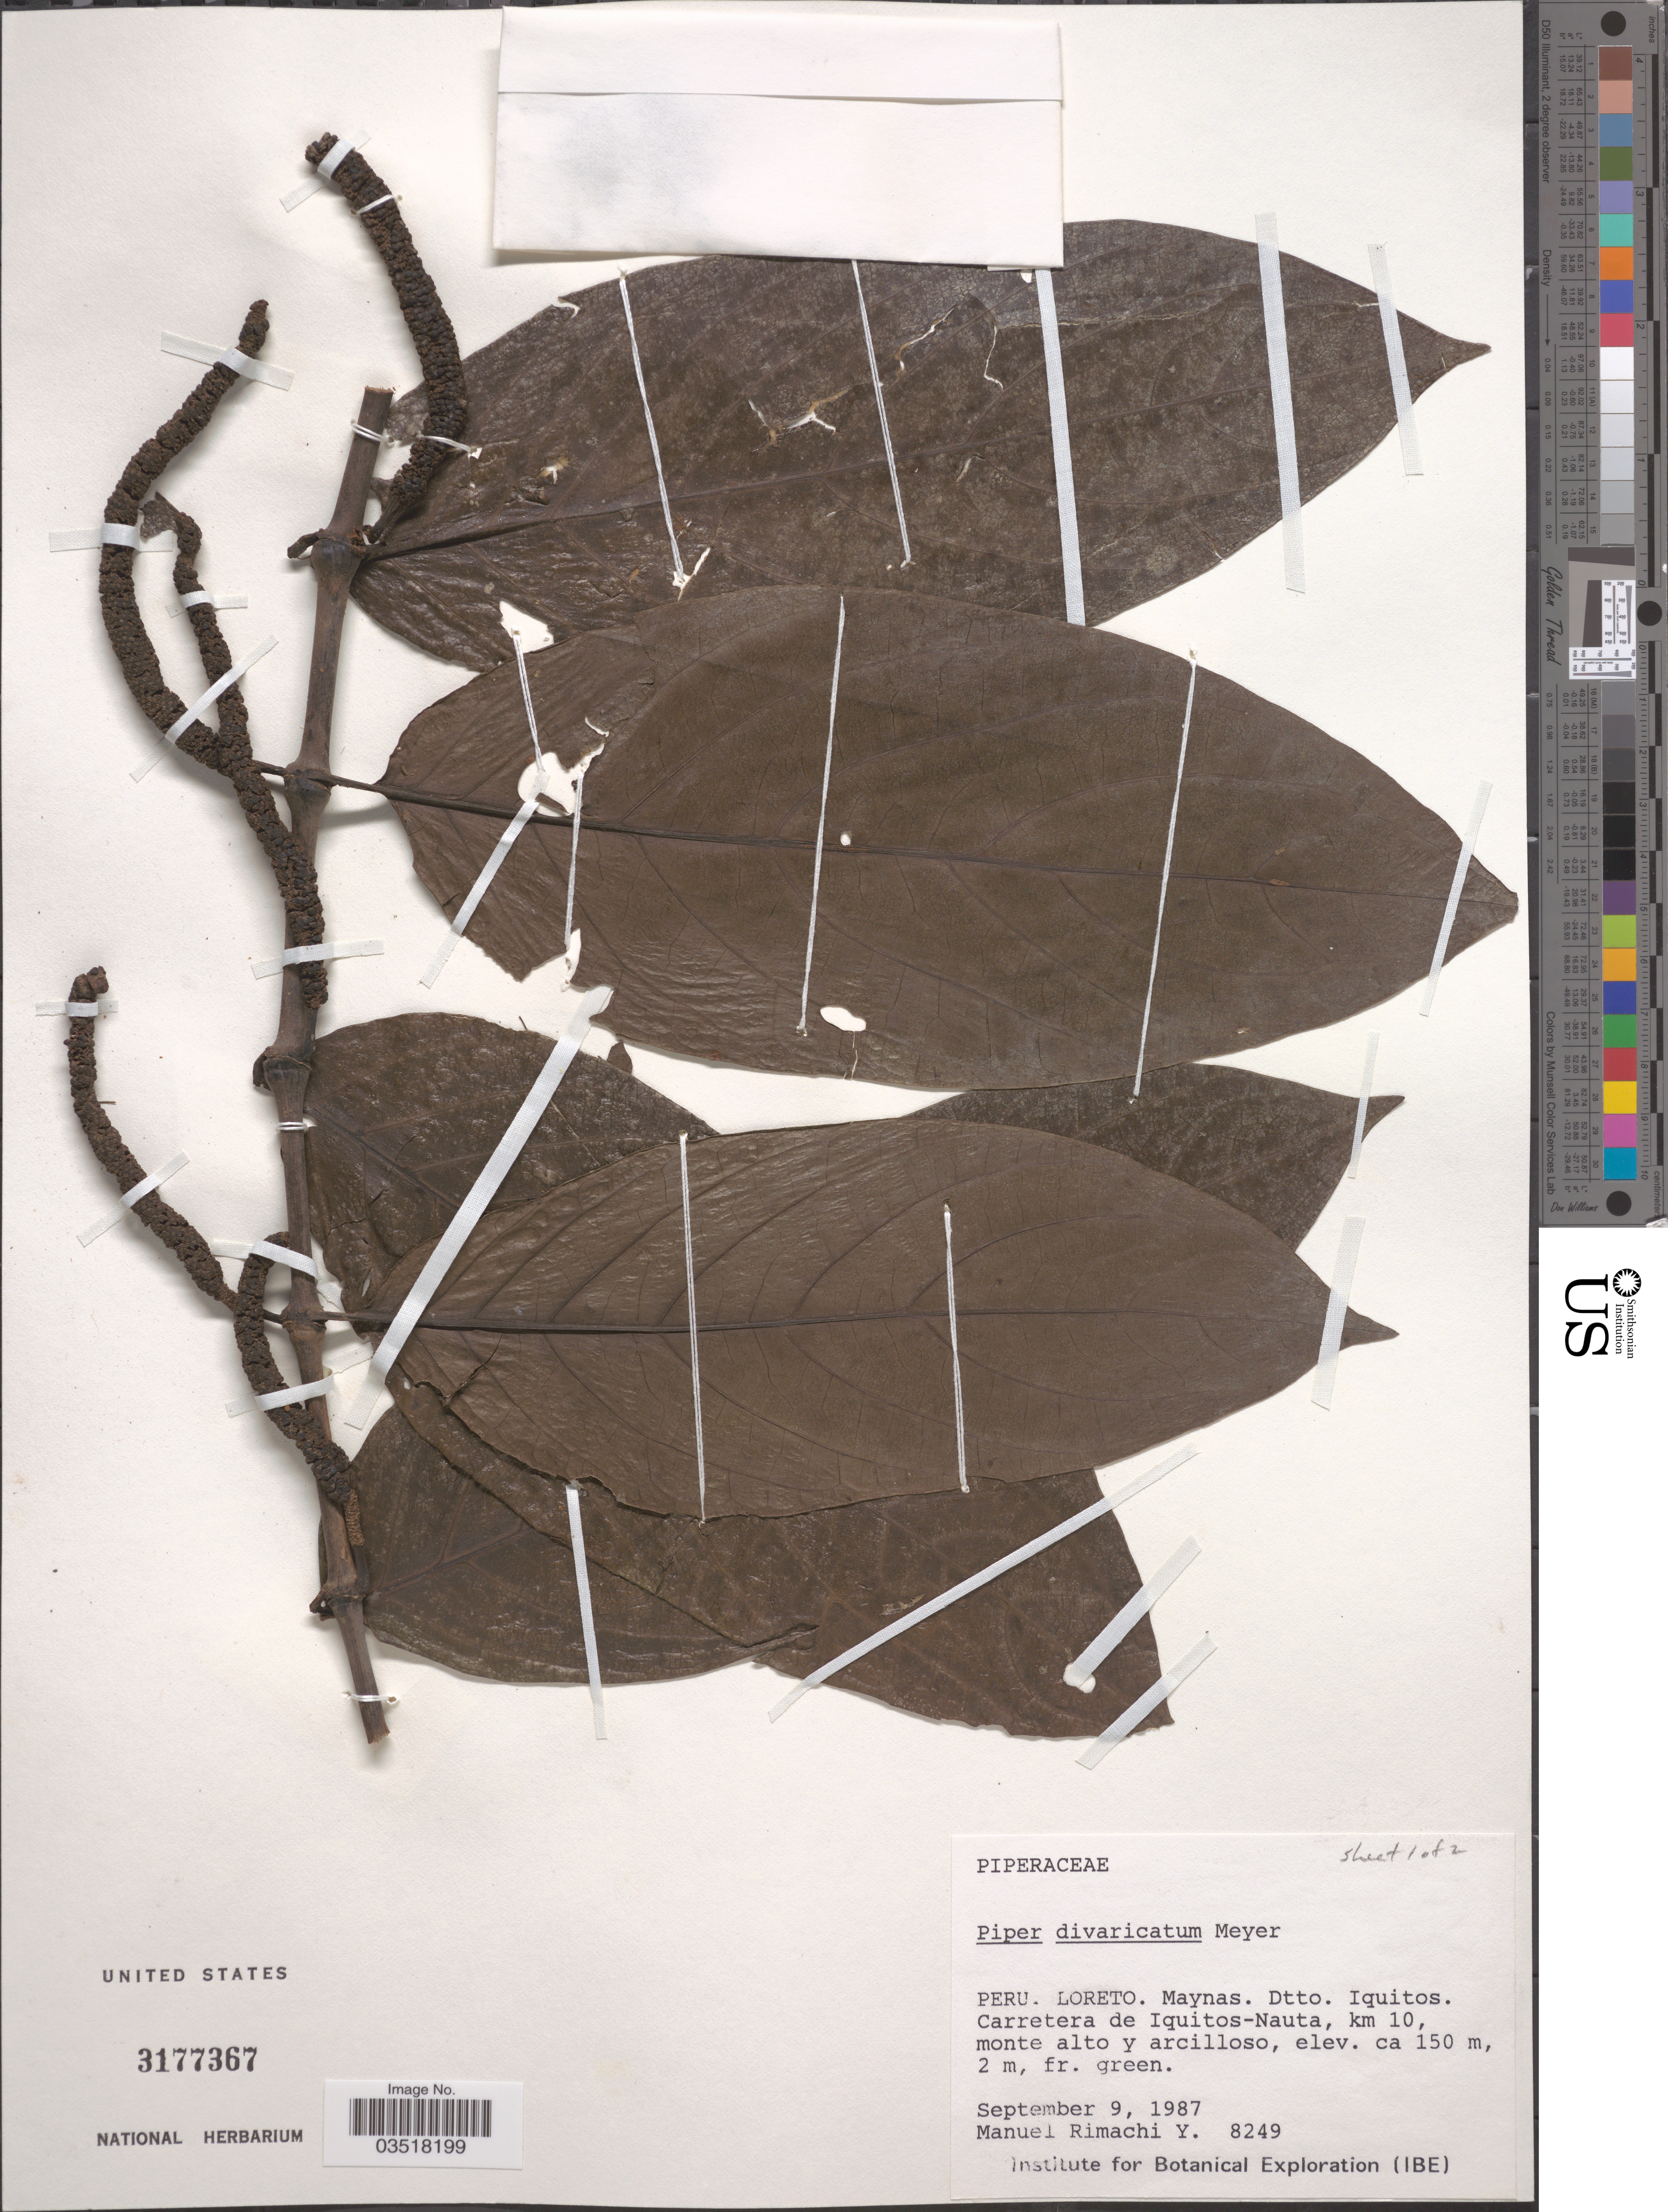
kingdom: Plantae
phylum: Tracheophyta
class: Magnoliopsida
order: Piperales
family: Piperaceae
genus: Piper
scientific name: Piper divaricatum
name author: G. Mey.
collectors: M. Rimachi Y.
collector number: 8249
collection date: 1987-09-09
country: Peru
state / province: Loreto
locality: Maynas. Dtto. Iquitos. Carretera de Iquitos-Nauta, km 10, monte alto y arcilloso.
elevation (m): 150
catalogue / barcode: US 3177367